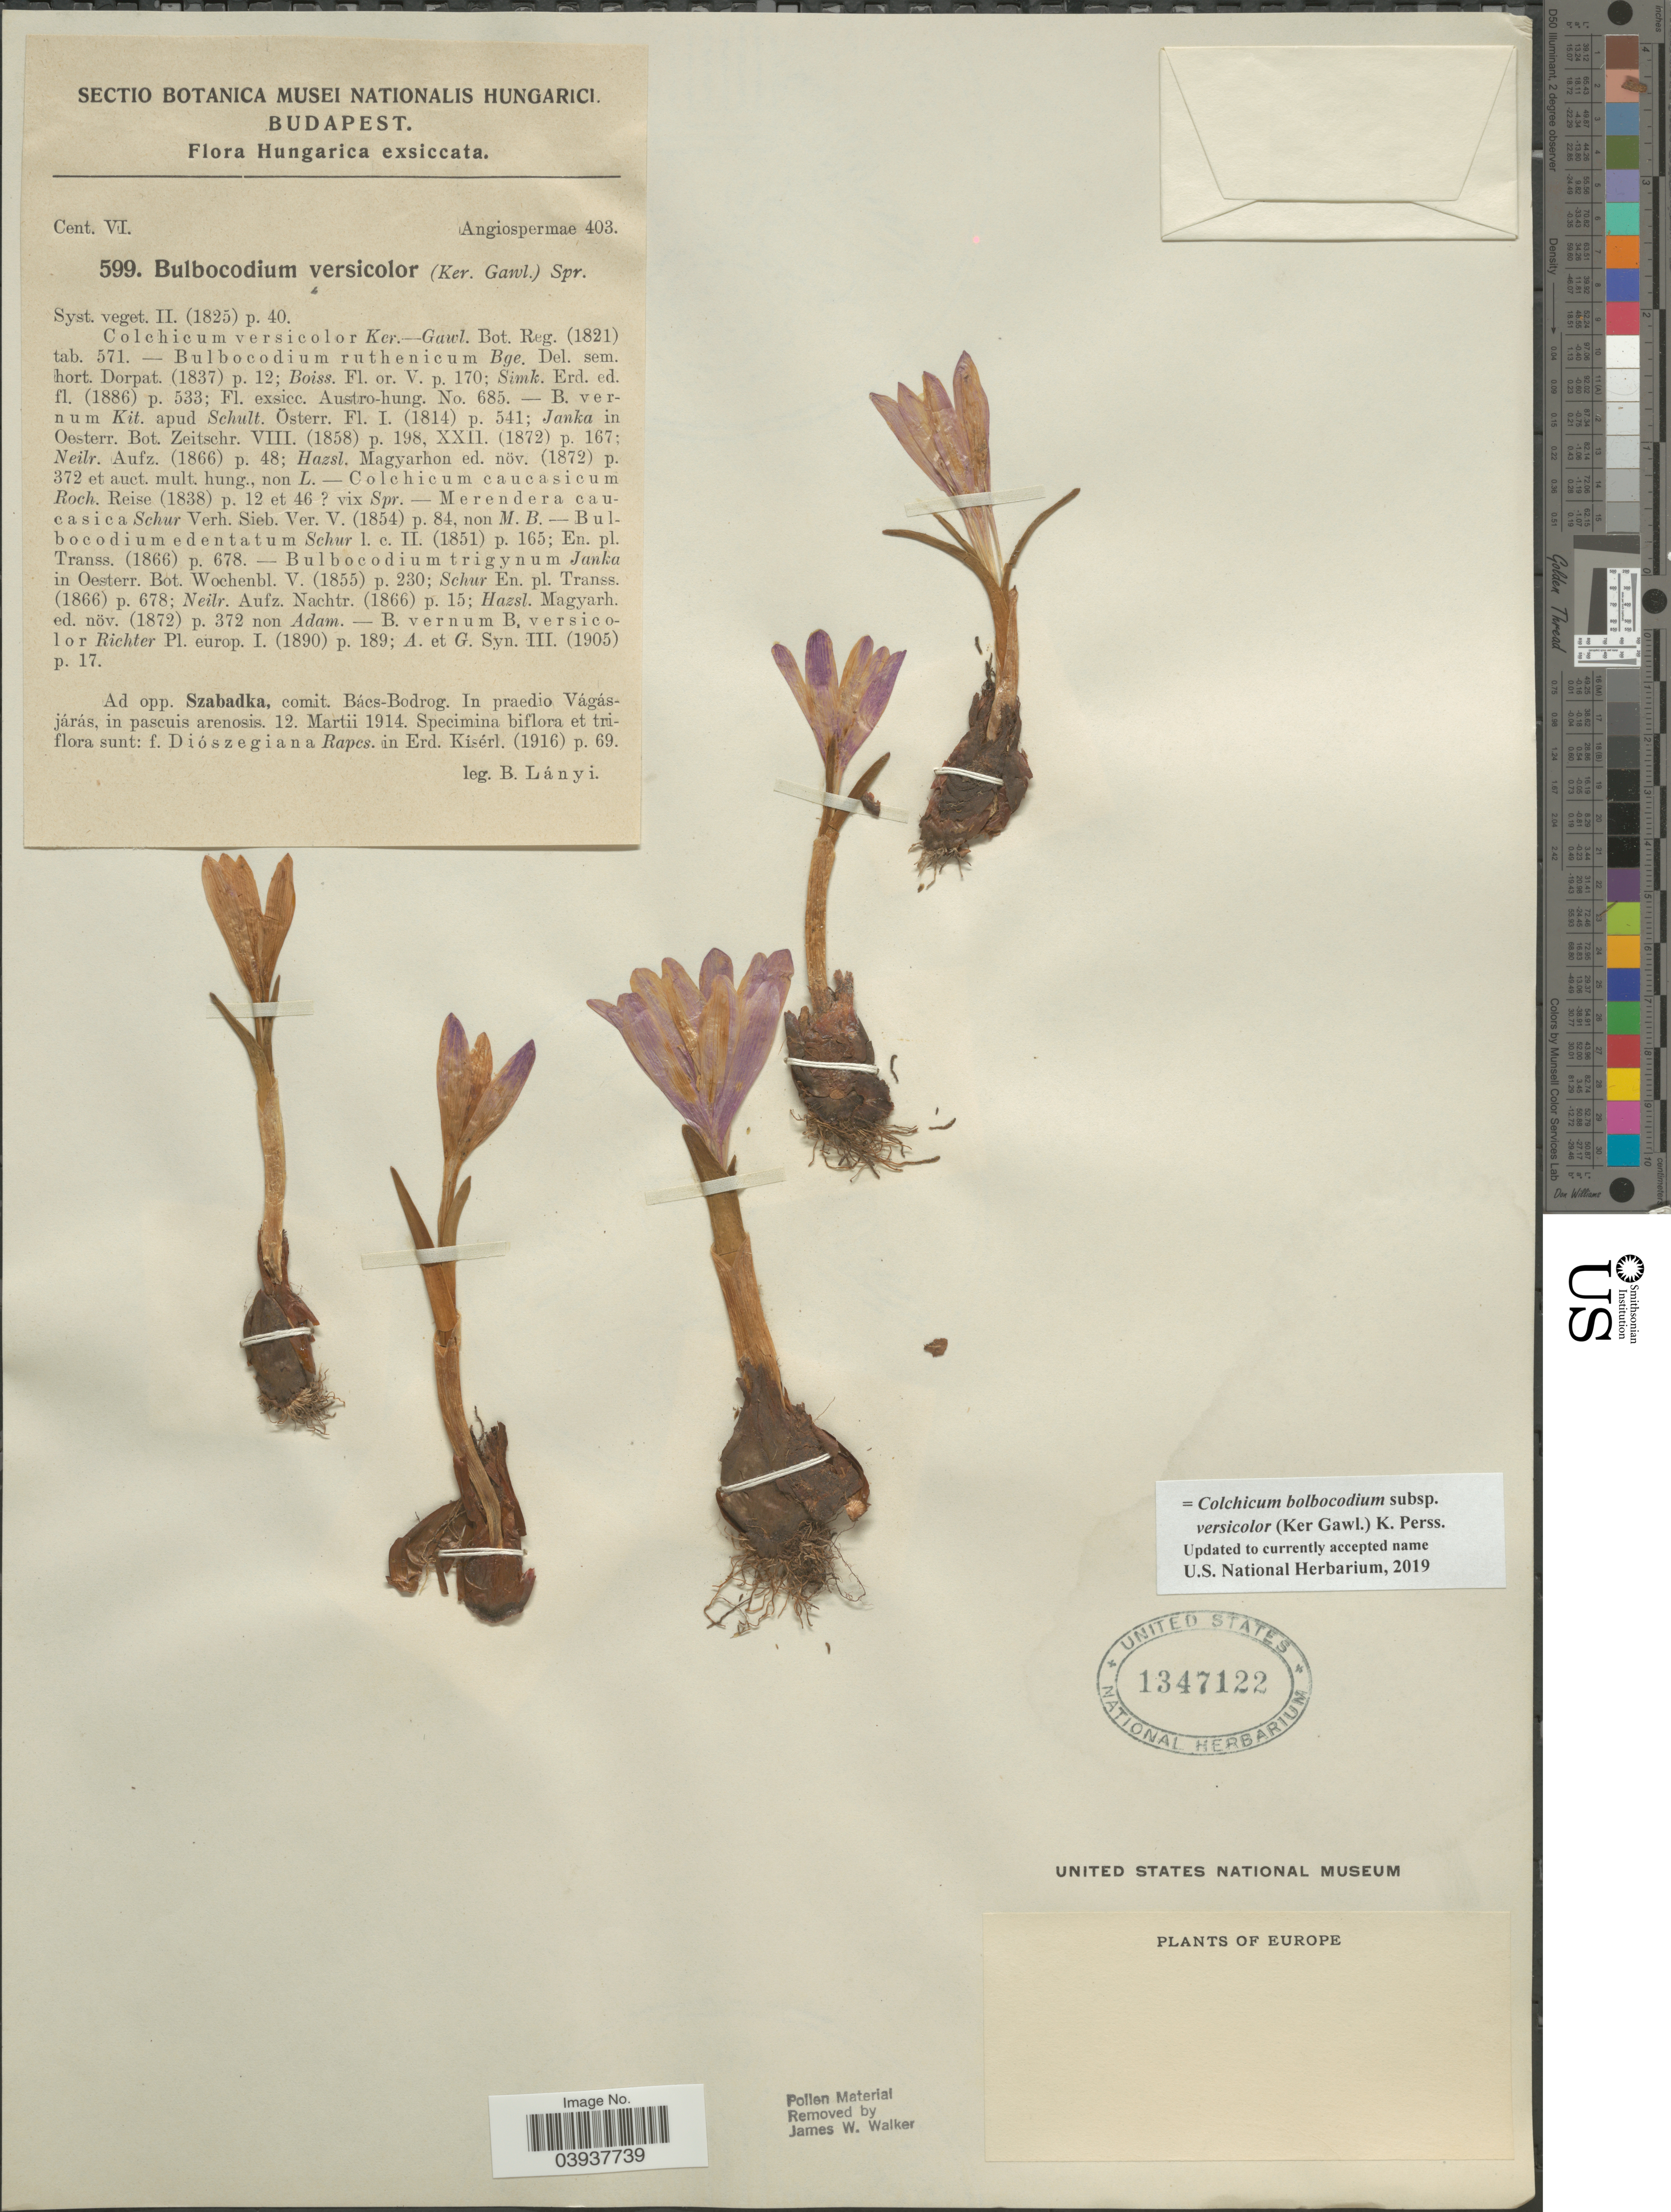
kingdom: Plantae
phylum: Tracheophyta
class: Liliopsida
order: Liliales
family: Colchicaceae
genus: Colchicum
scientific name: Colchicum bulbocodium subsp. versicolor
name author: (Ker Gawl.) K. Perss.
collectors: B. Lányi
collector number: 599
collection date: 1914-03-12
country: Hungary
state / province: Budapest, Capital District of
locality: Hungarica. Ad opp. Szabadka, comit. Báes-Bodrog. In praedio Vágás-járás, in pascuis arenosis. Europe.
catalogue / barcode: US 1347122